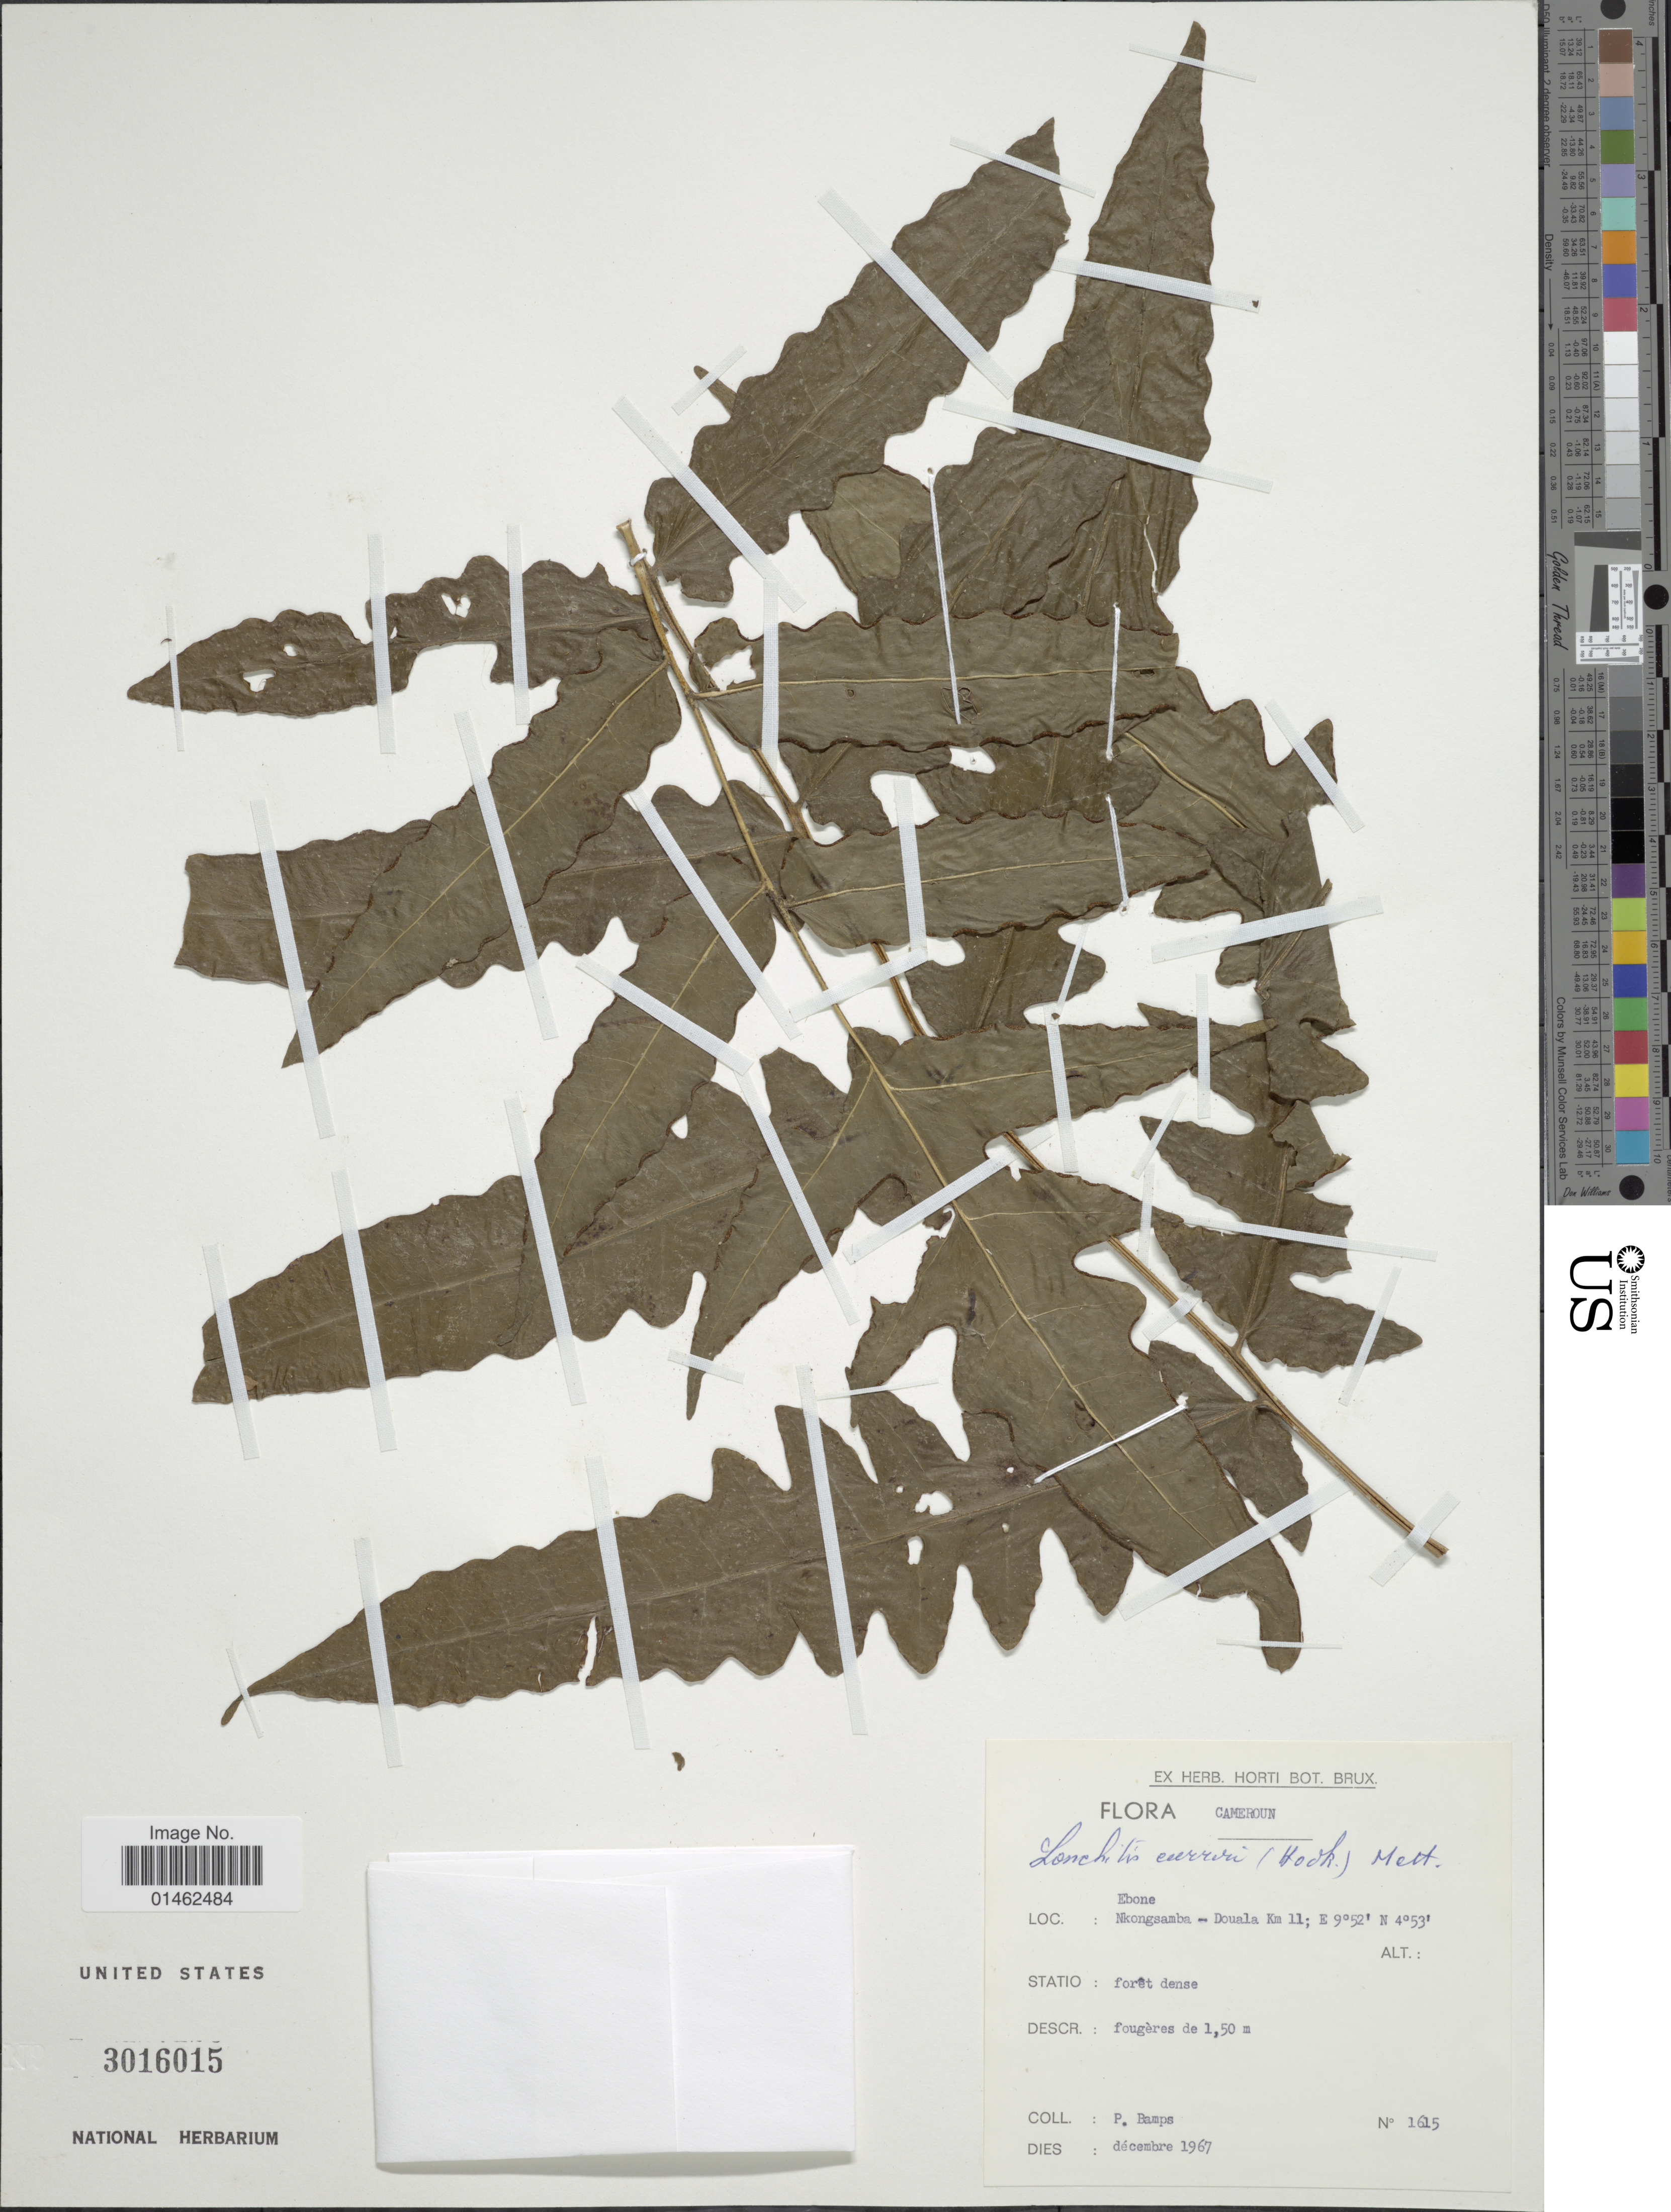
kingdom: Plantae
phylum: Tracheophyta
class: Polypodiopsida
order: Polypodiales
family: Dennstaedtiaceae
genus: Blotiella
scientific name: Blotiella currorii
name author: Hook.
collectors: P. Bamps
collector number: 1615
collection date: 1967-12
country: Cameroon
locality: Ebone Nkongaamba - Doula Lm11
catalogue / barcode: US 3016015